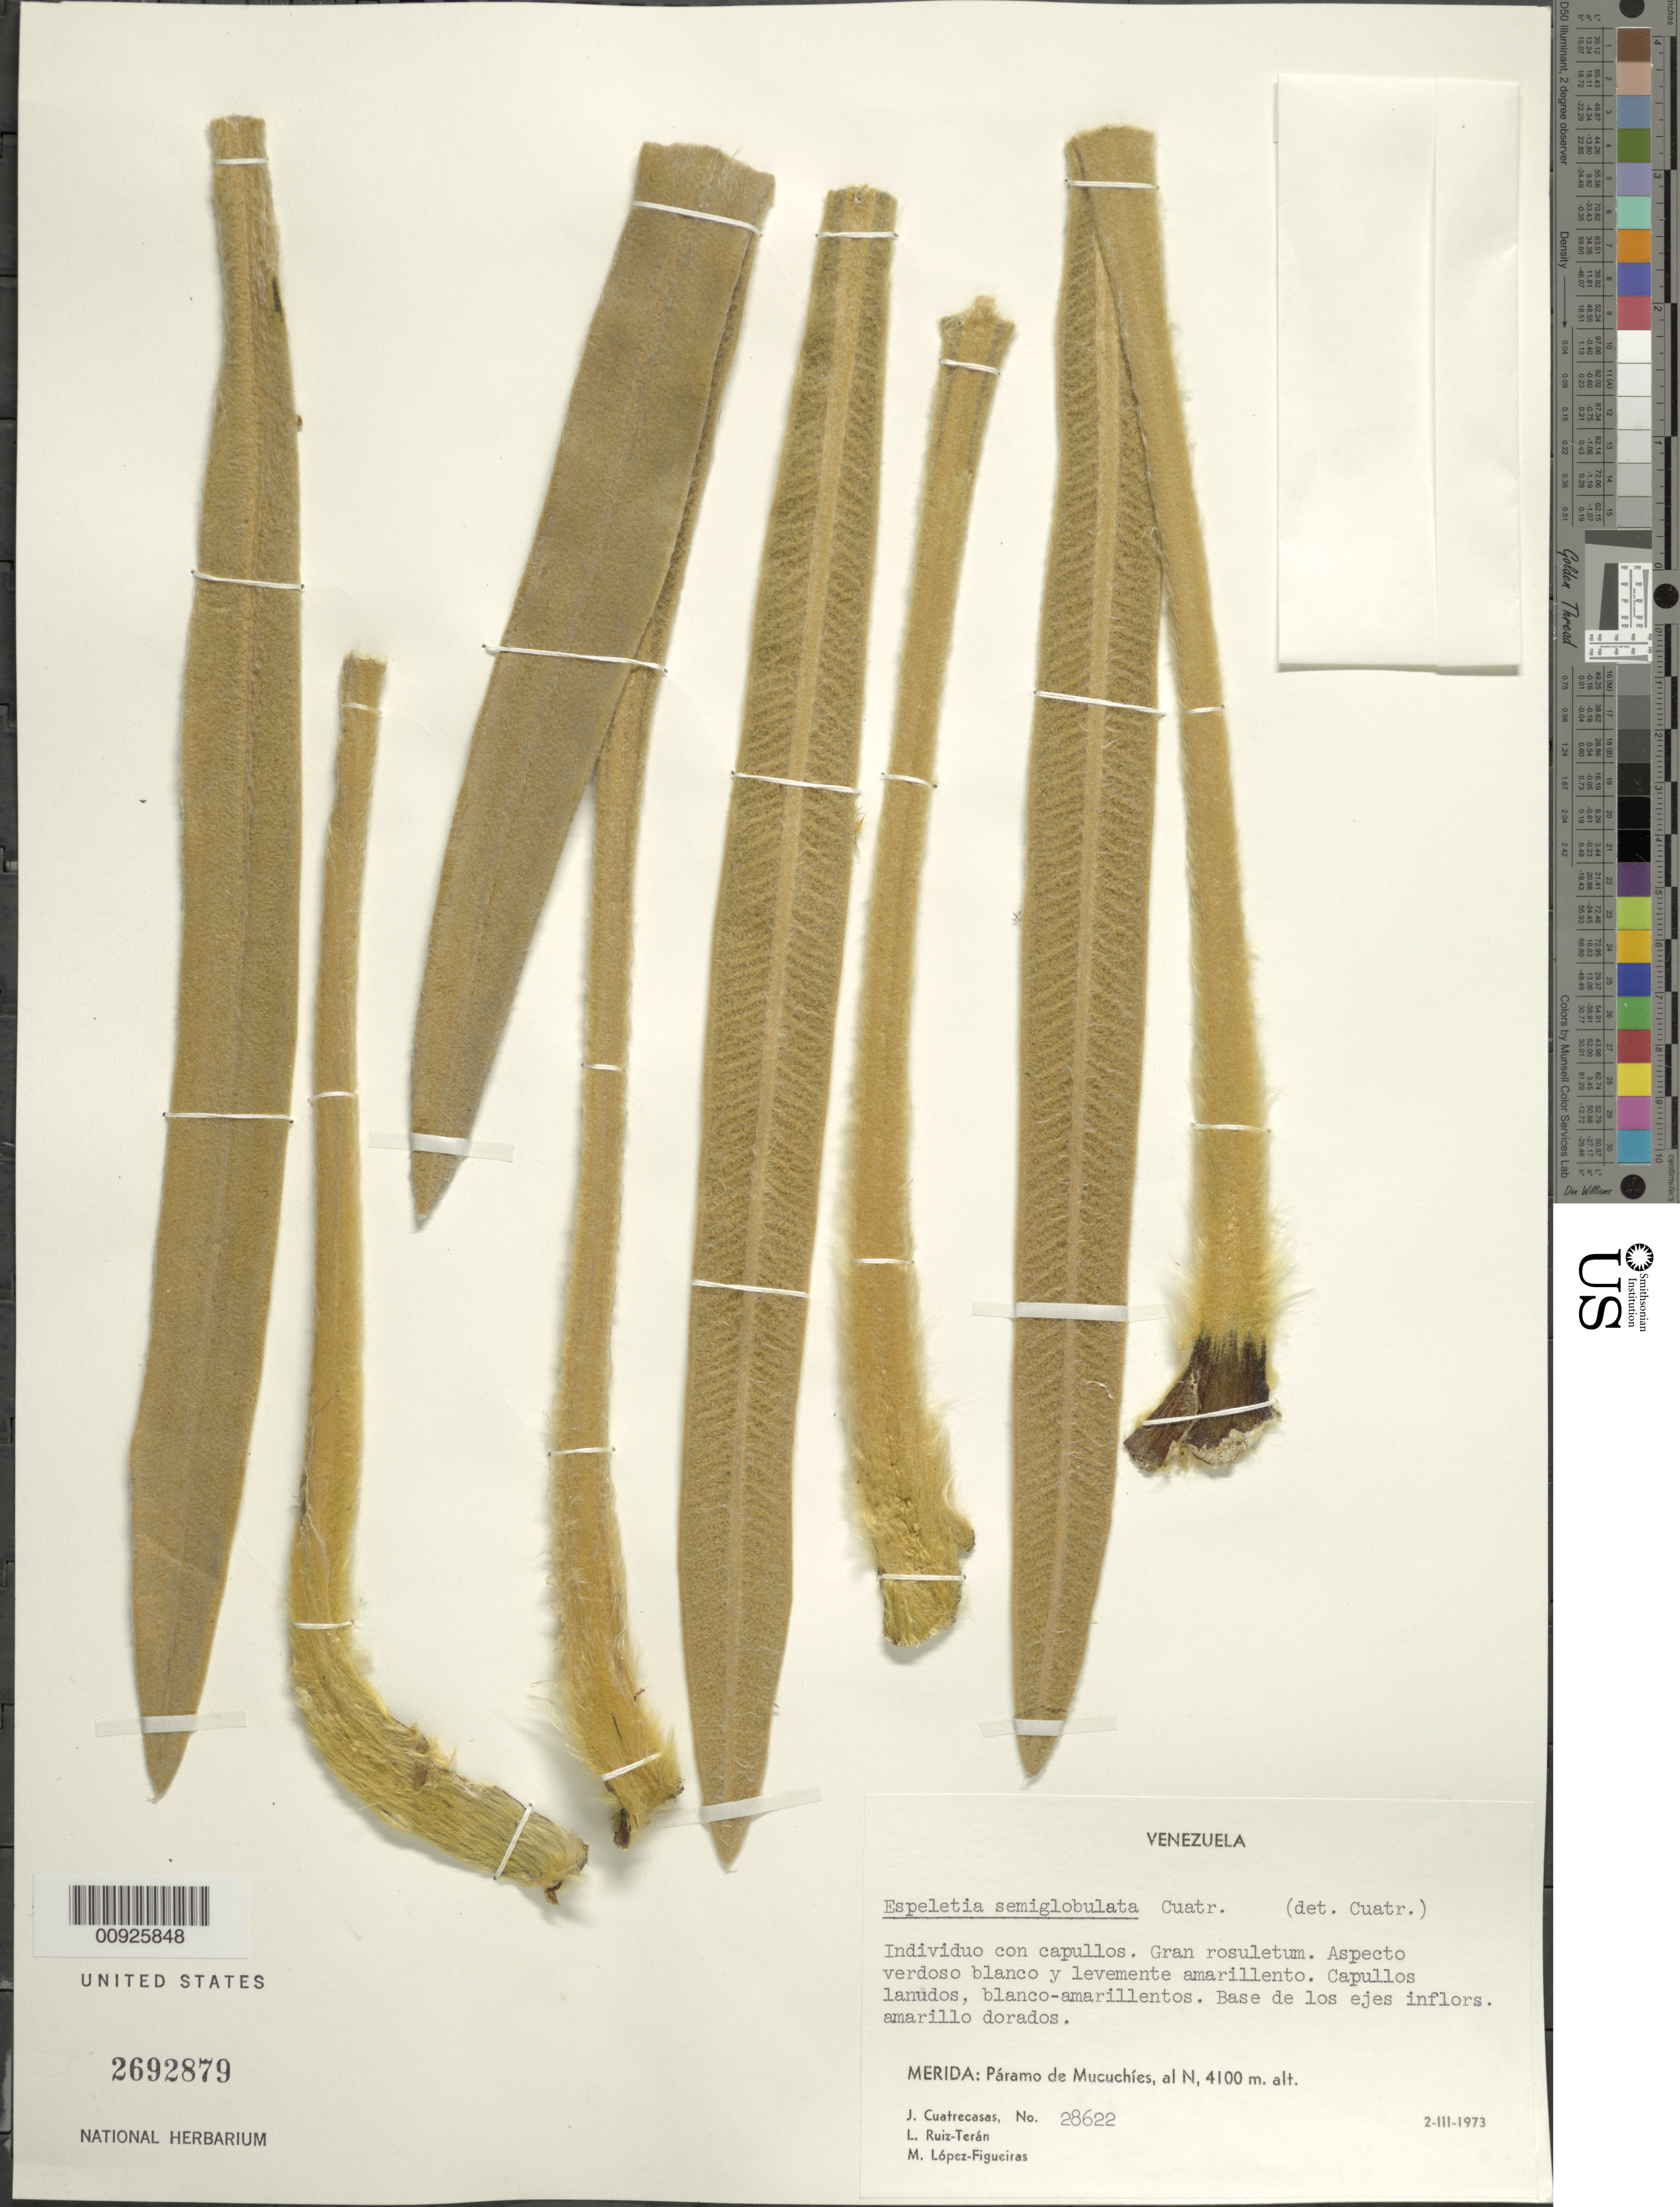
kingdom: Plantae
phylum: Tracheophyta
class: Magnoliopsida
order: Asterales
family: Asteraceae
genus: Espeletia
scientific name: Espeletia semiglobulata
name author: Cuatrec.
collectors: J. Cuatrecasas, L. E. Ruíz-Terán & M. López Figueiras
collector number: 28622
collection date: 1973-03-02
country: Venezuela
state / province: Mérida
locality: P. de Mucuchíes. Páramo de Mucuchíes, al N.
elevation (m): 4100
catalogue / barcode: US 2692879